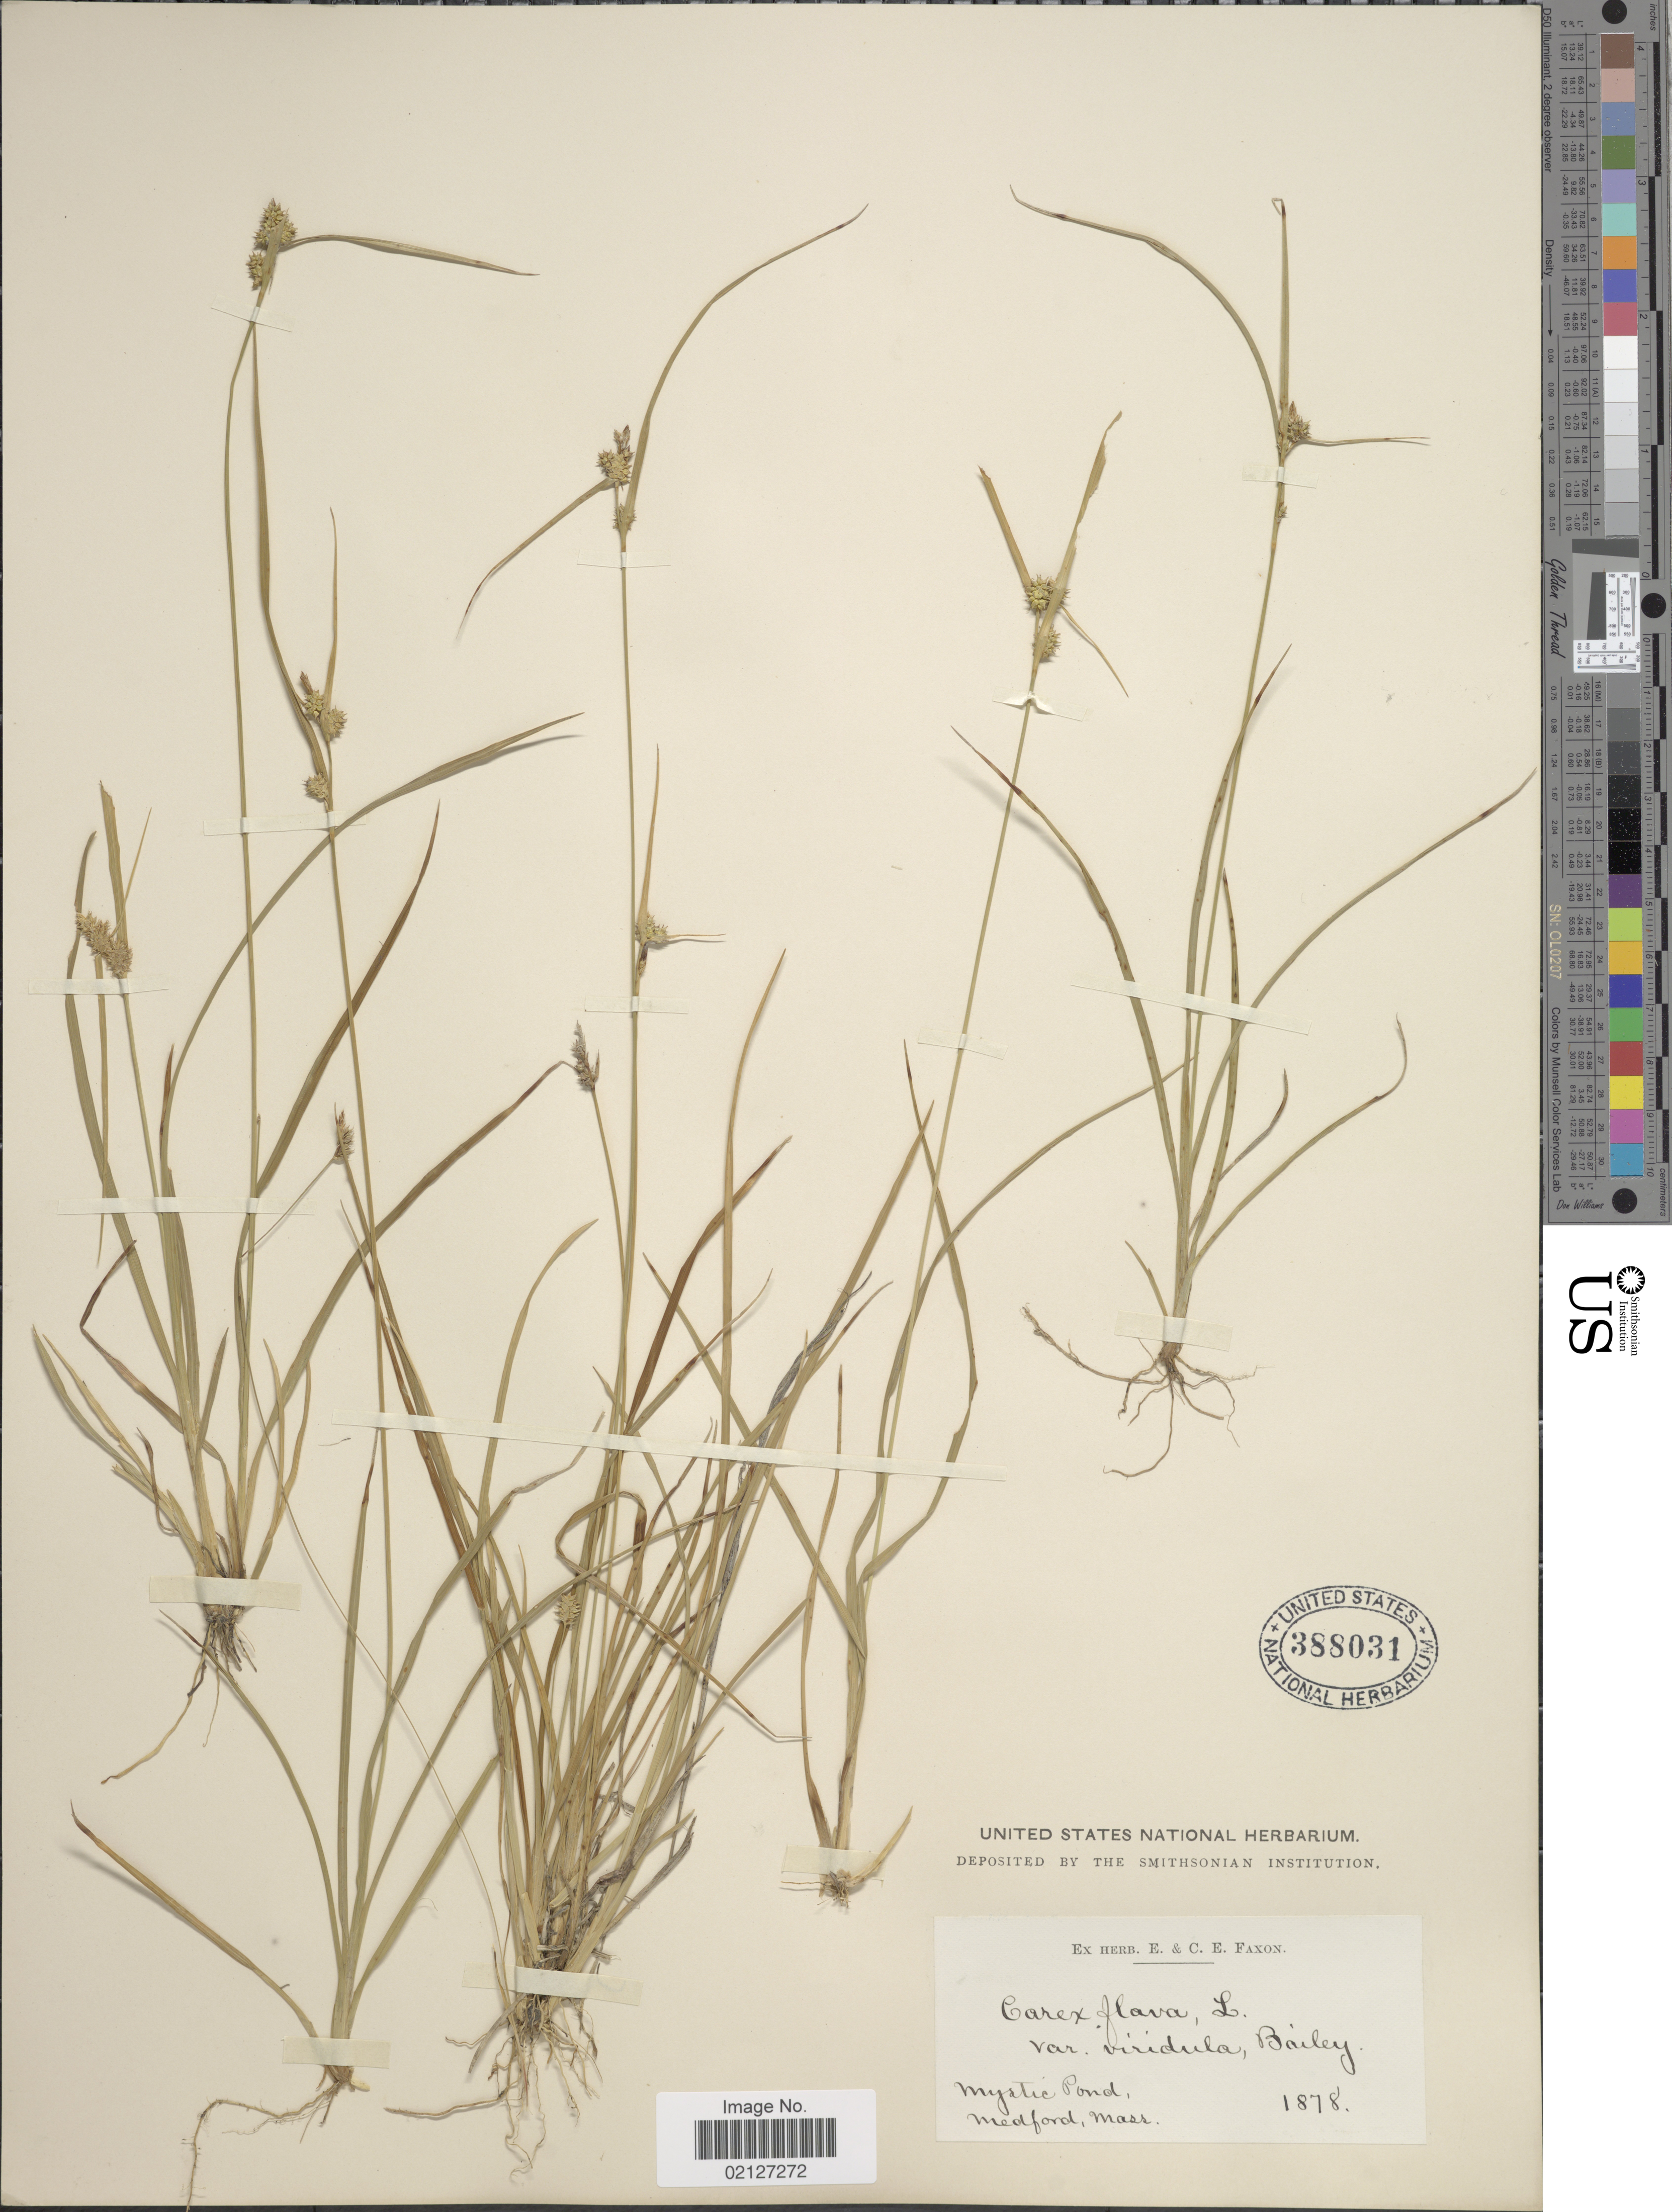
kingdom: Plantae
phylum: Tracheophyta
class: Liliopsida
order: Poales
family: Cyperaceae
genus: Carex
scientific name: Carex oederi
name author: Retz.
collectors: ex herb. E. & C.E. Faxon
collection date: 1878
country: United States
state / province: Massachusetts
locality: Mystic Pond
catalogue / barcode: US 388031